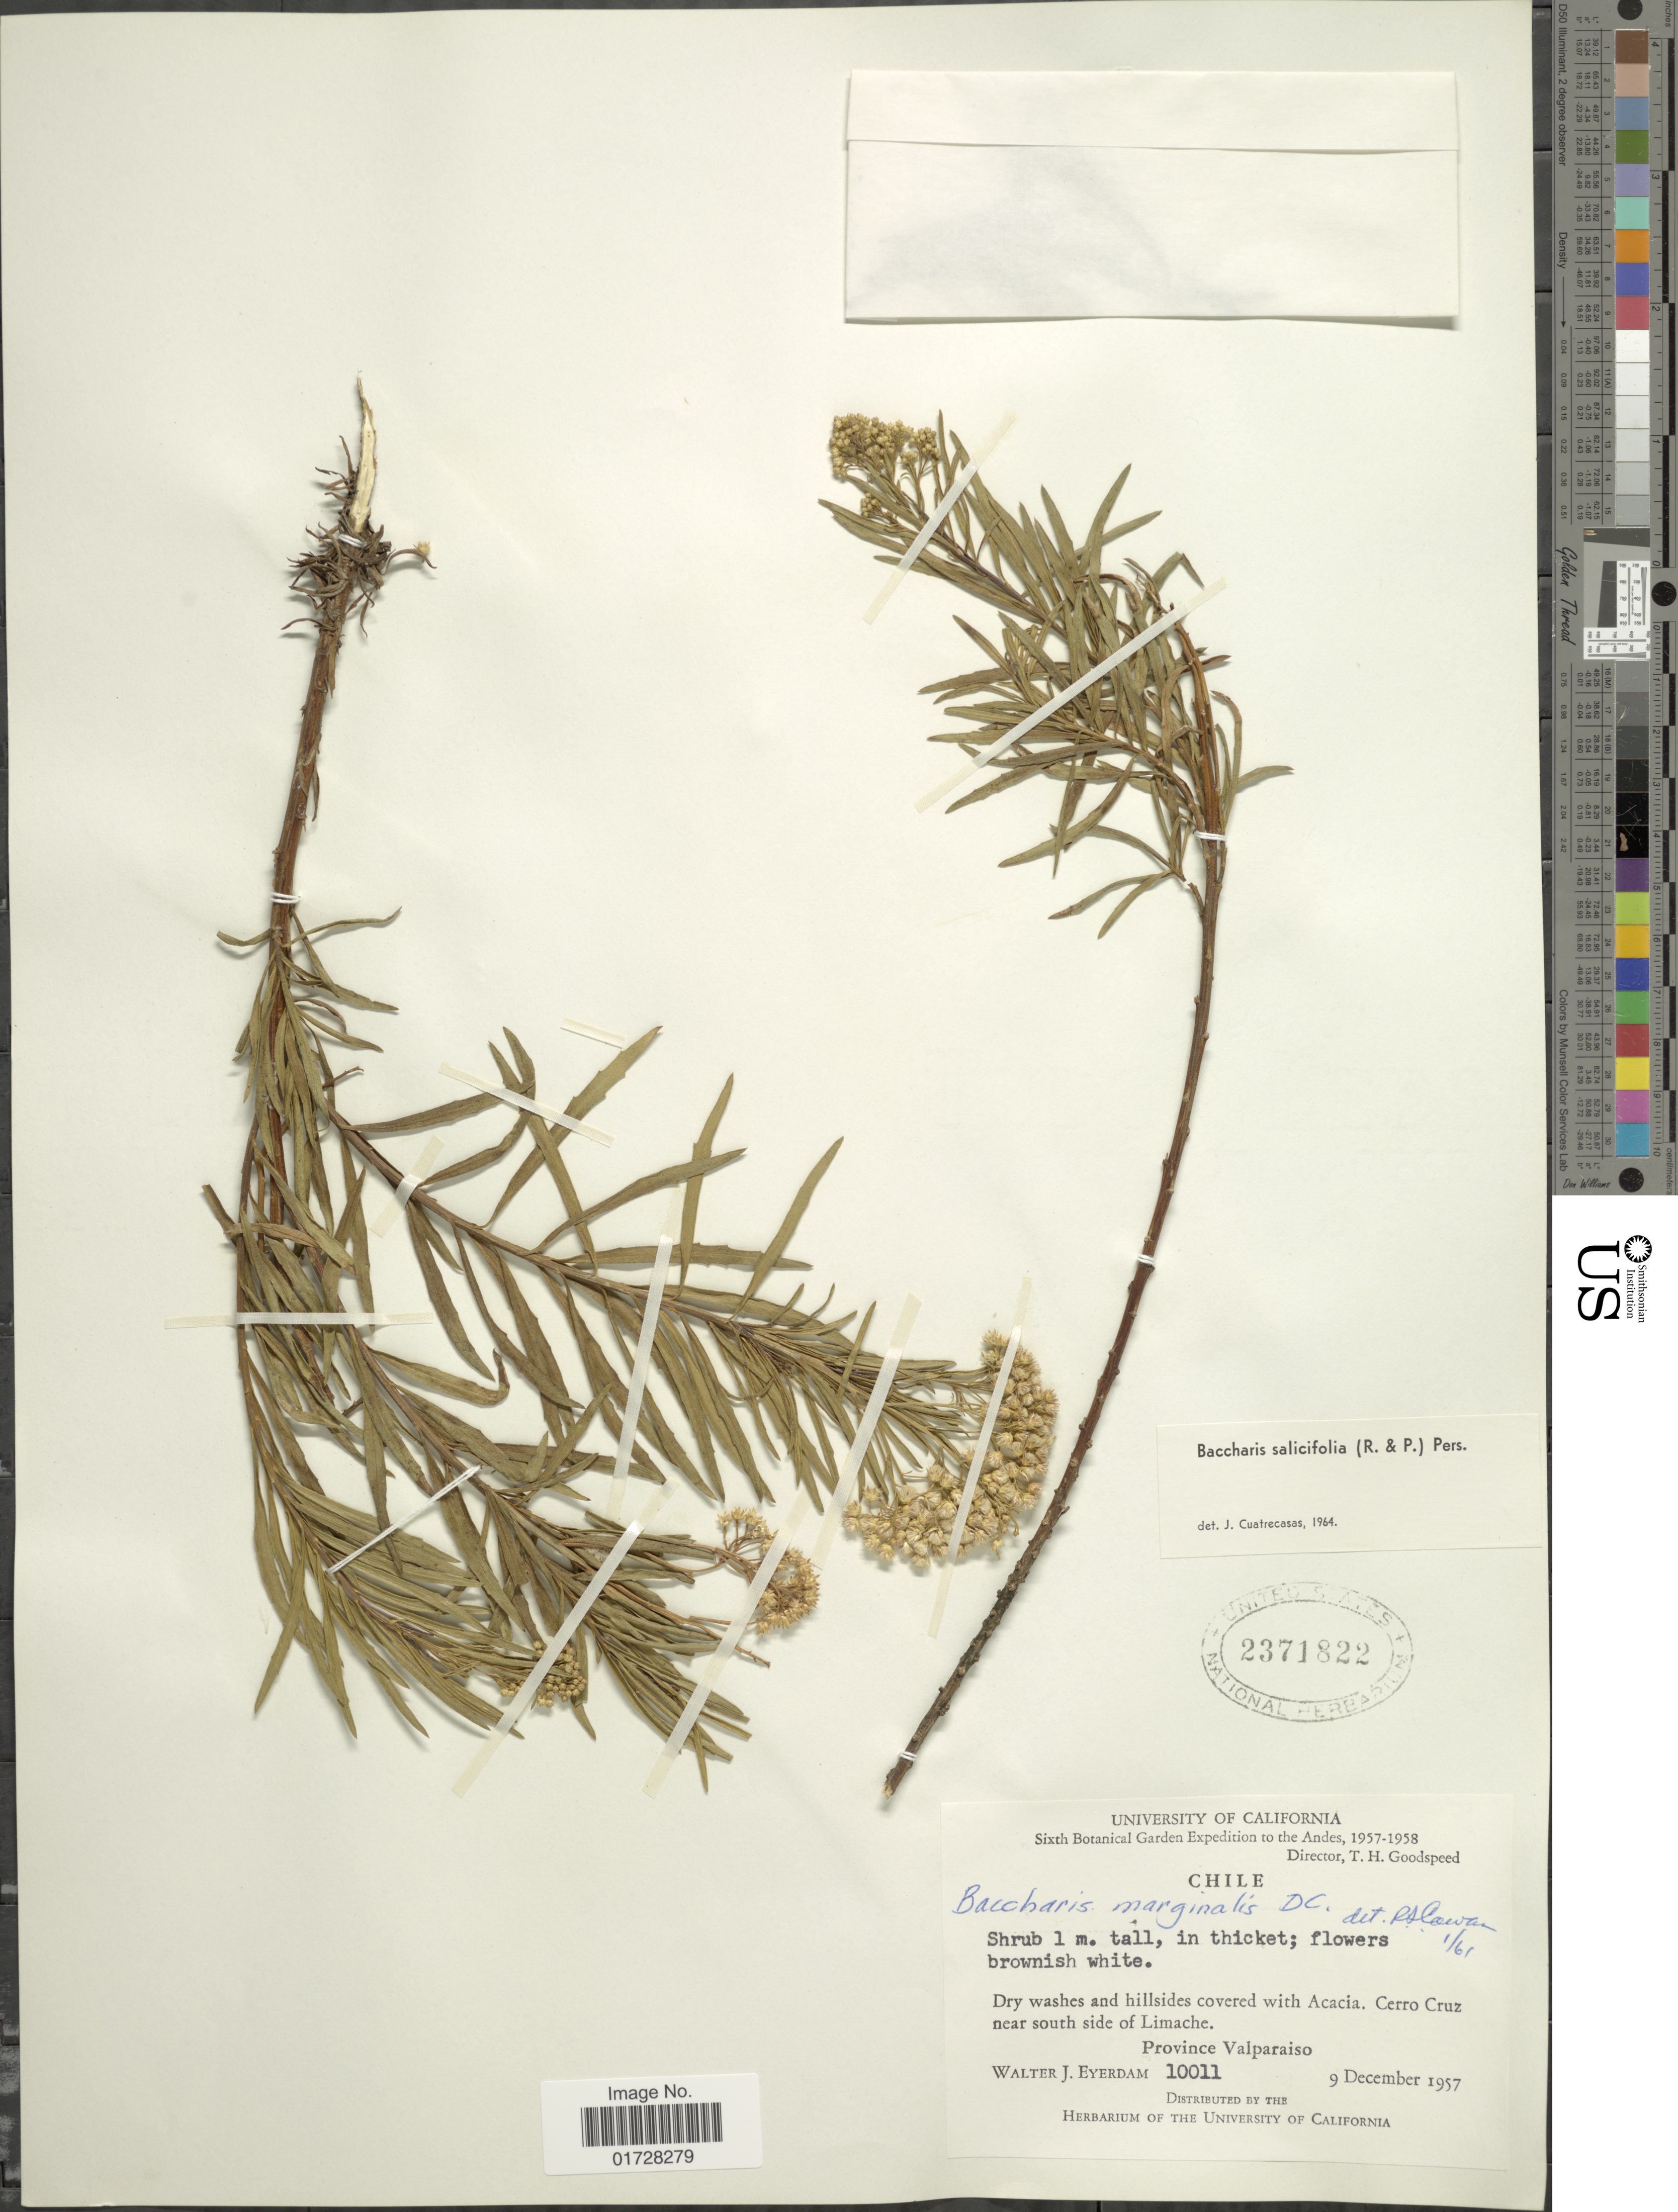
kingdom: Plantae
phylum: Tracheophyta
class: Magnoliopsida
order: Asterales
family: Asteraceae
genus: Baccharis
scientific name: Baccharis salicifolia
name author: (Ruiz & Pav.) Pers.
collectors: W. J. Eyerdam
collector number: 10011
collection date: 1957-12-09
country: Chile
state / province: Valparaíso (V)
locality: Andes, Cerro Cruz near south side of Limache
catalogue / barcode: US 2371822